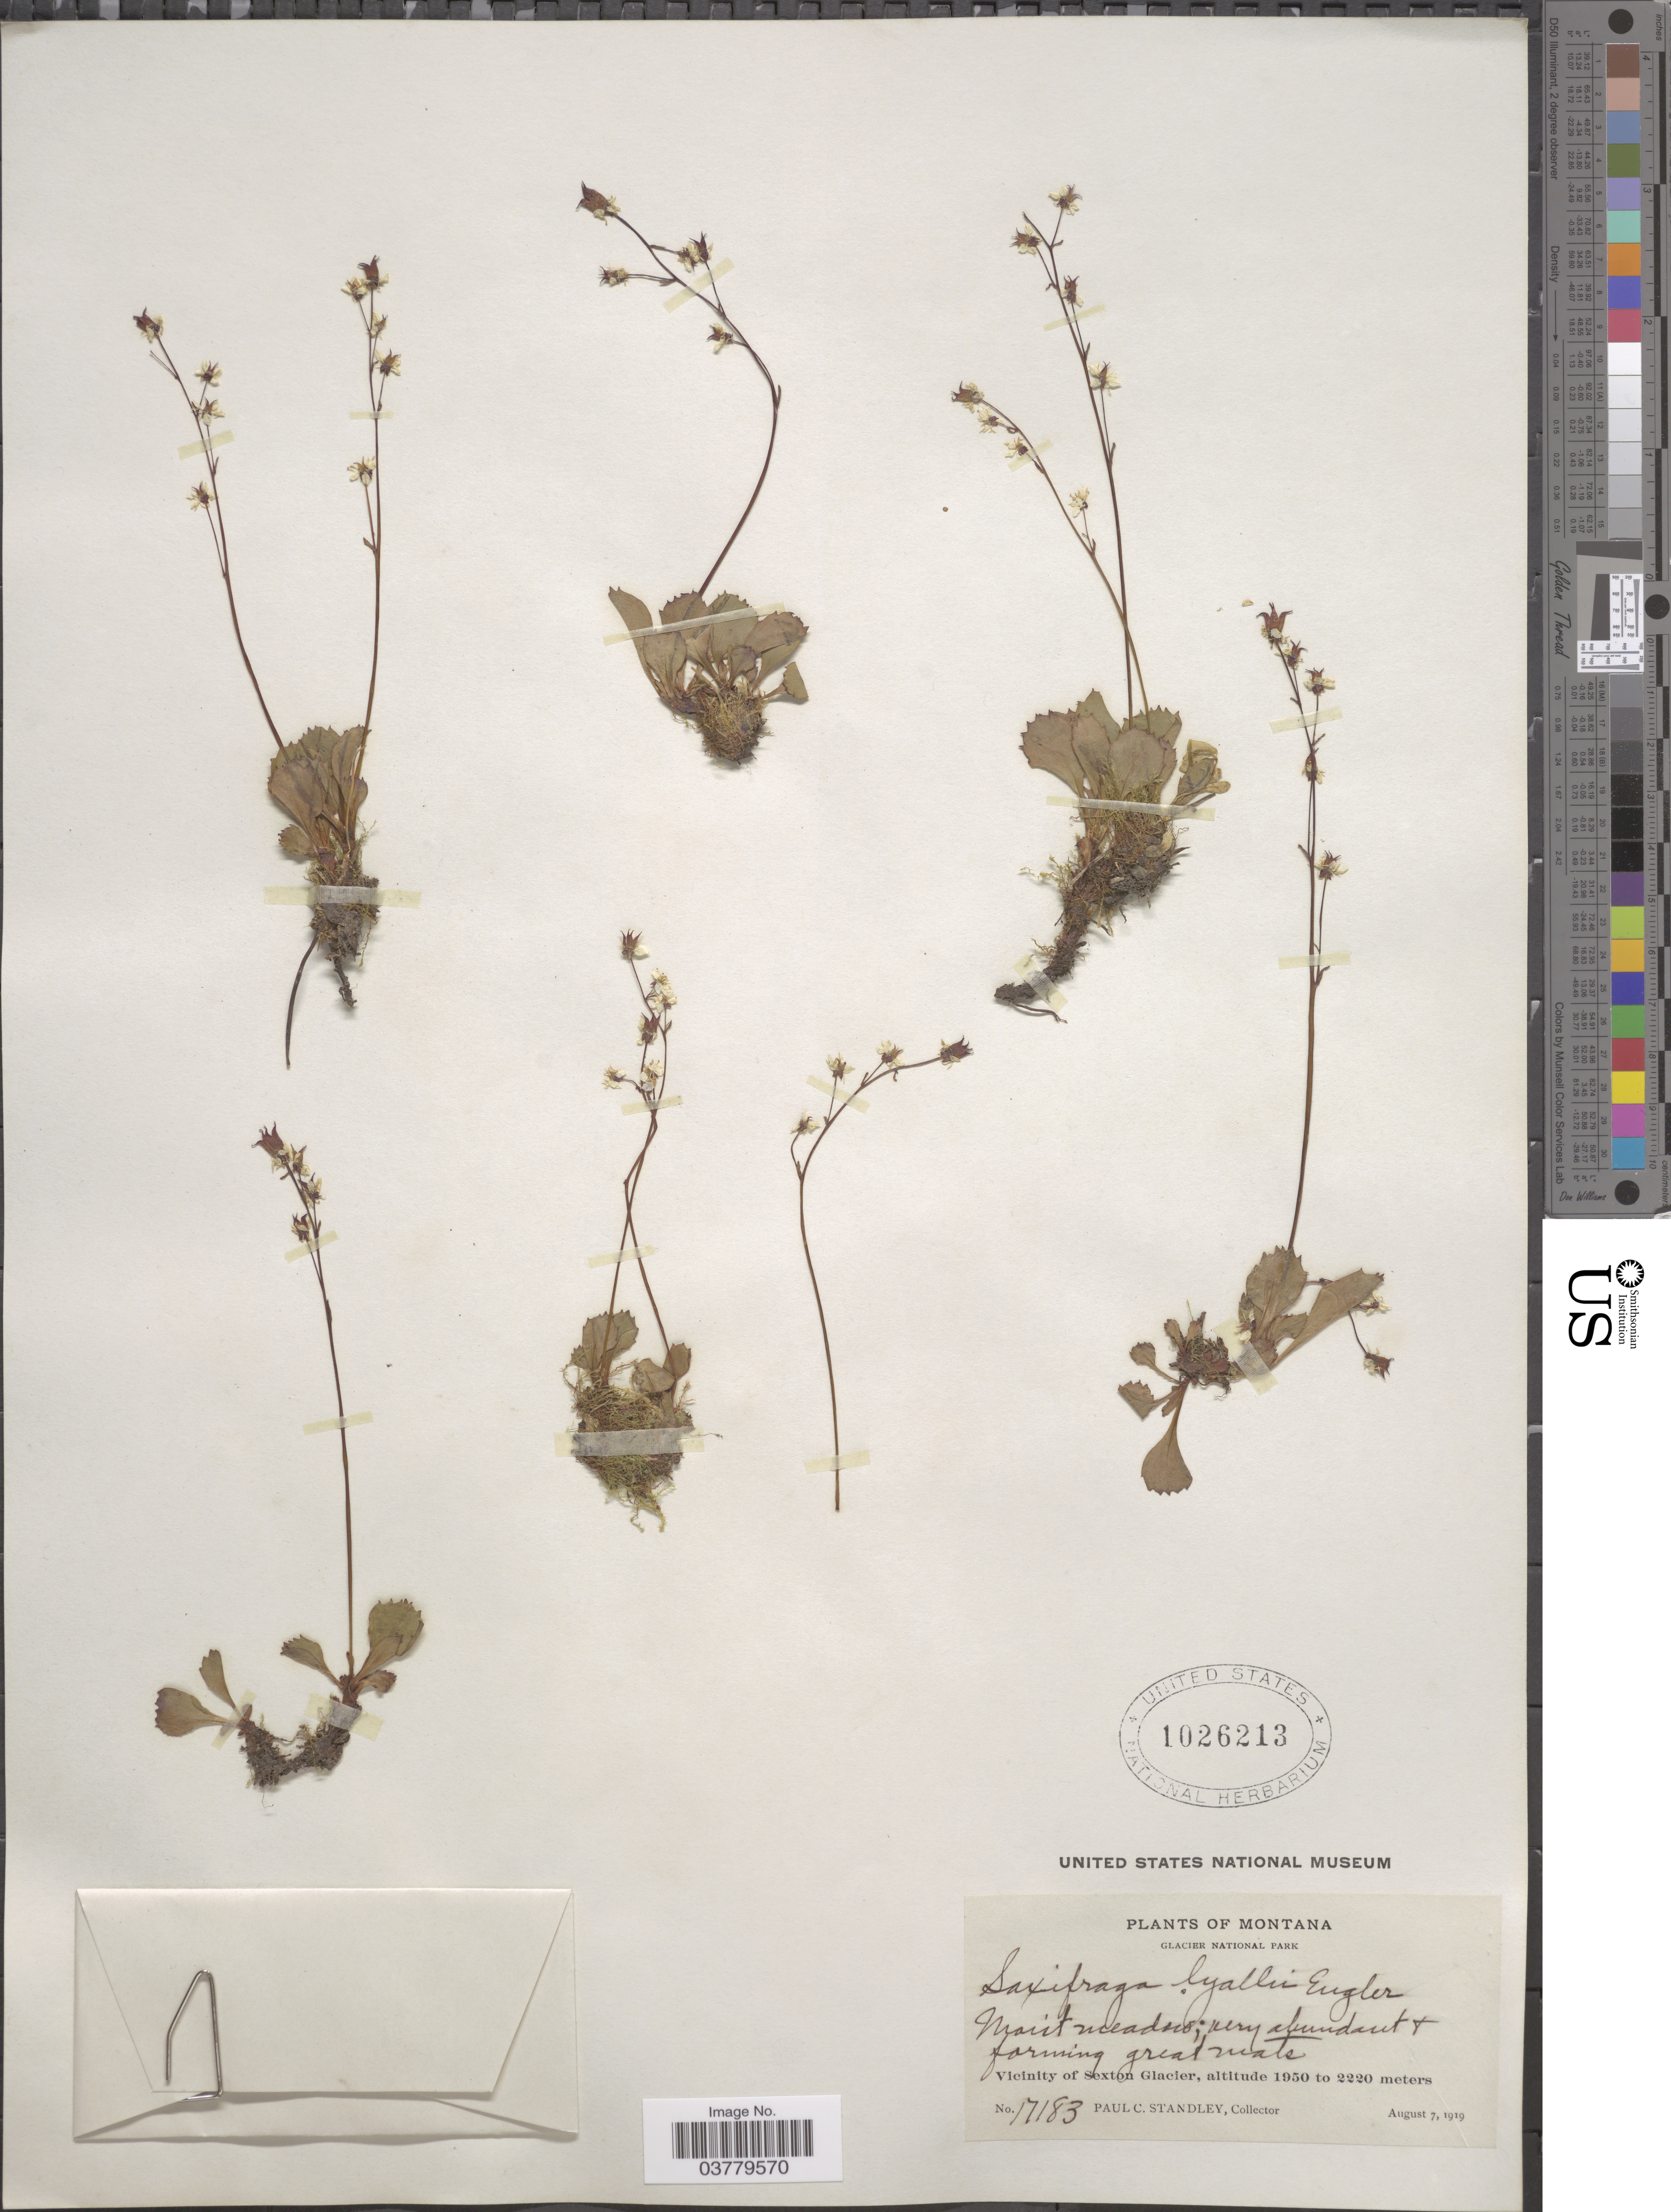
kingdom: Plantae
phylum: Tracheophyta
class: Magnoliopsida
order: Saxifragales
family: Saxifragaceae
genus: Micranthes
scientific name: Micranthes lyalii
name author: (Engl.) Small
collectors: P. C. Standley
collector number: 17183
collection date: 1919-08-07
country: United States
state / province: Montana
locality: Glacier National Park. Vicinity of Sexton Glacier.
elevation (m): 1950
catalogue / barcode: US 1026213